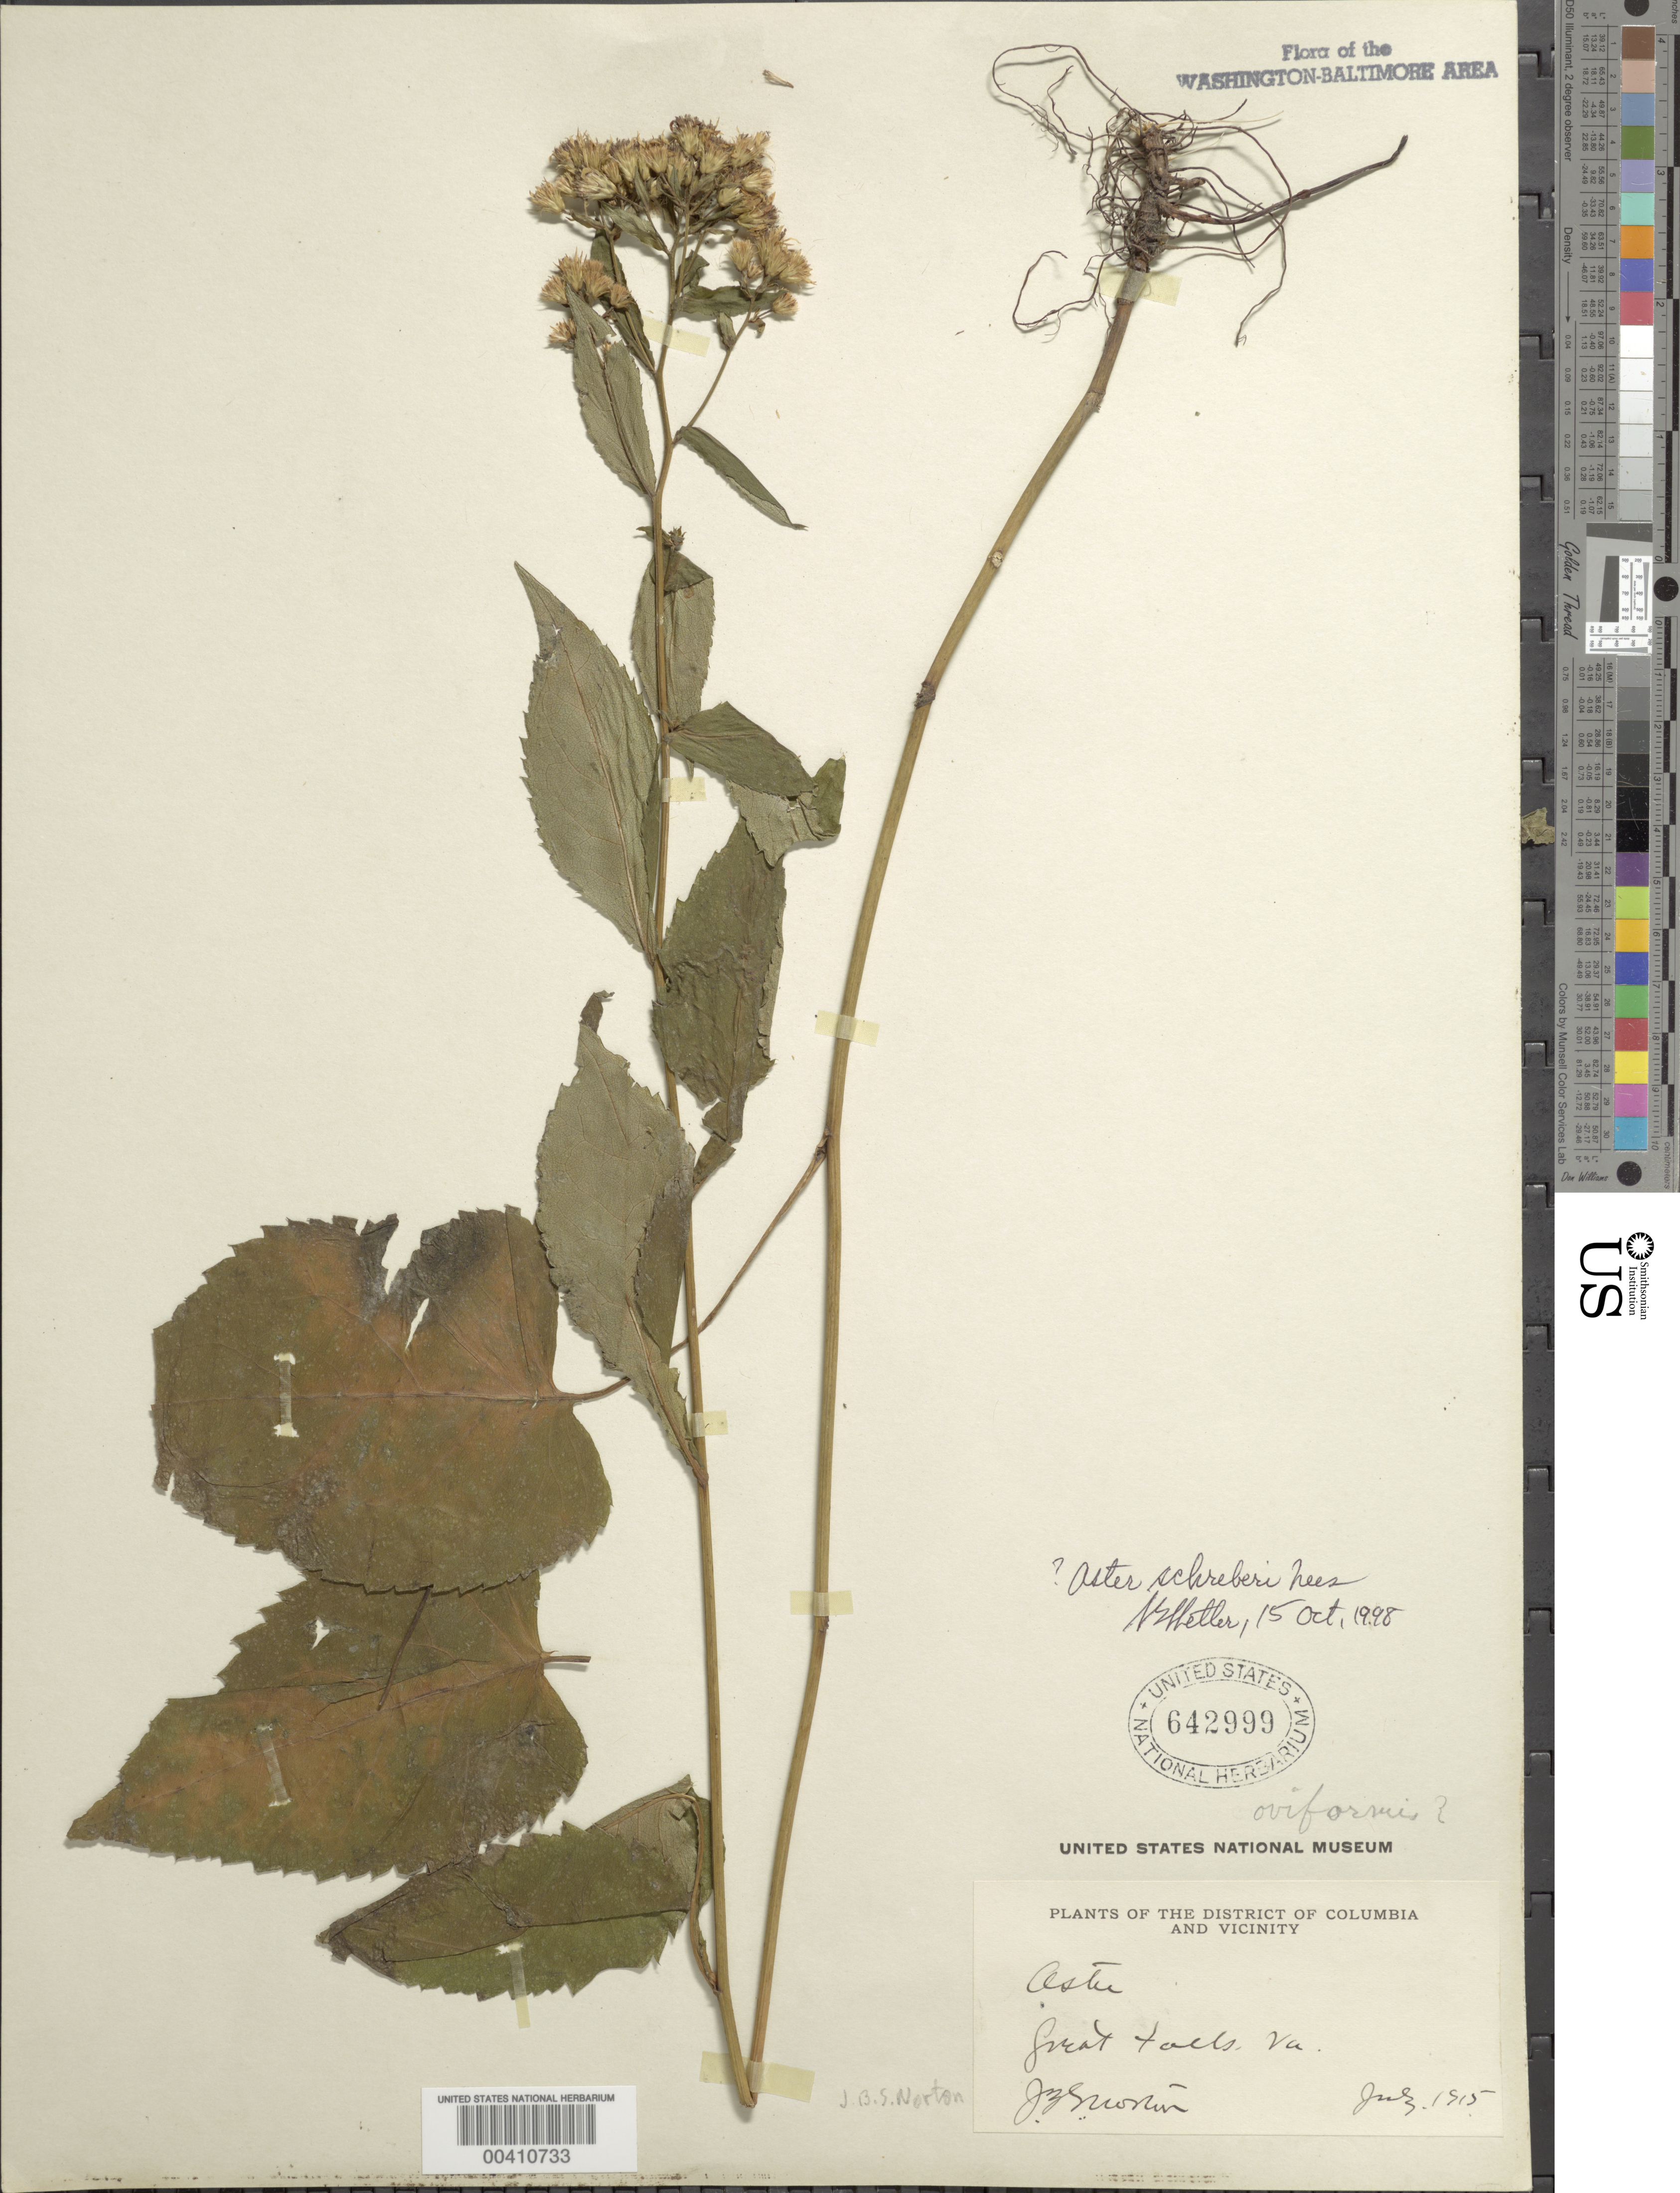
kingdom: Plantae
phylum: Tracheophyta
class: Magnoliopsida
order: Asterales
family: Asteraceae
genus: Eurybia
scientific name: Eurybia schreberi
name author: (Nees) Nees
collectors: J. Norton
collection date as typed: Jul 1915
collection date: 1915-07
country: United States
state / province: Virginia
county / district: Fairfax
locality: Great Falls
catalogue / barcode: US 642999